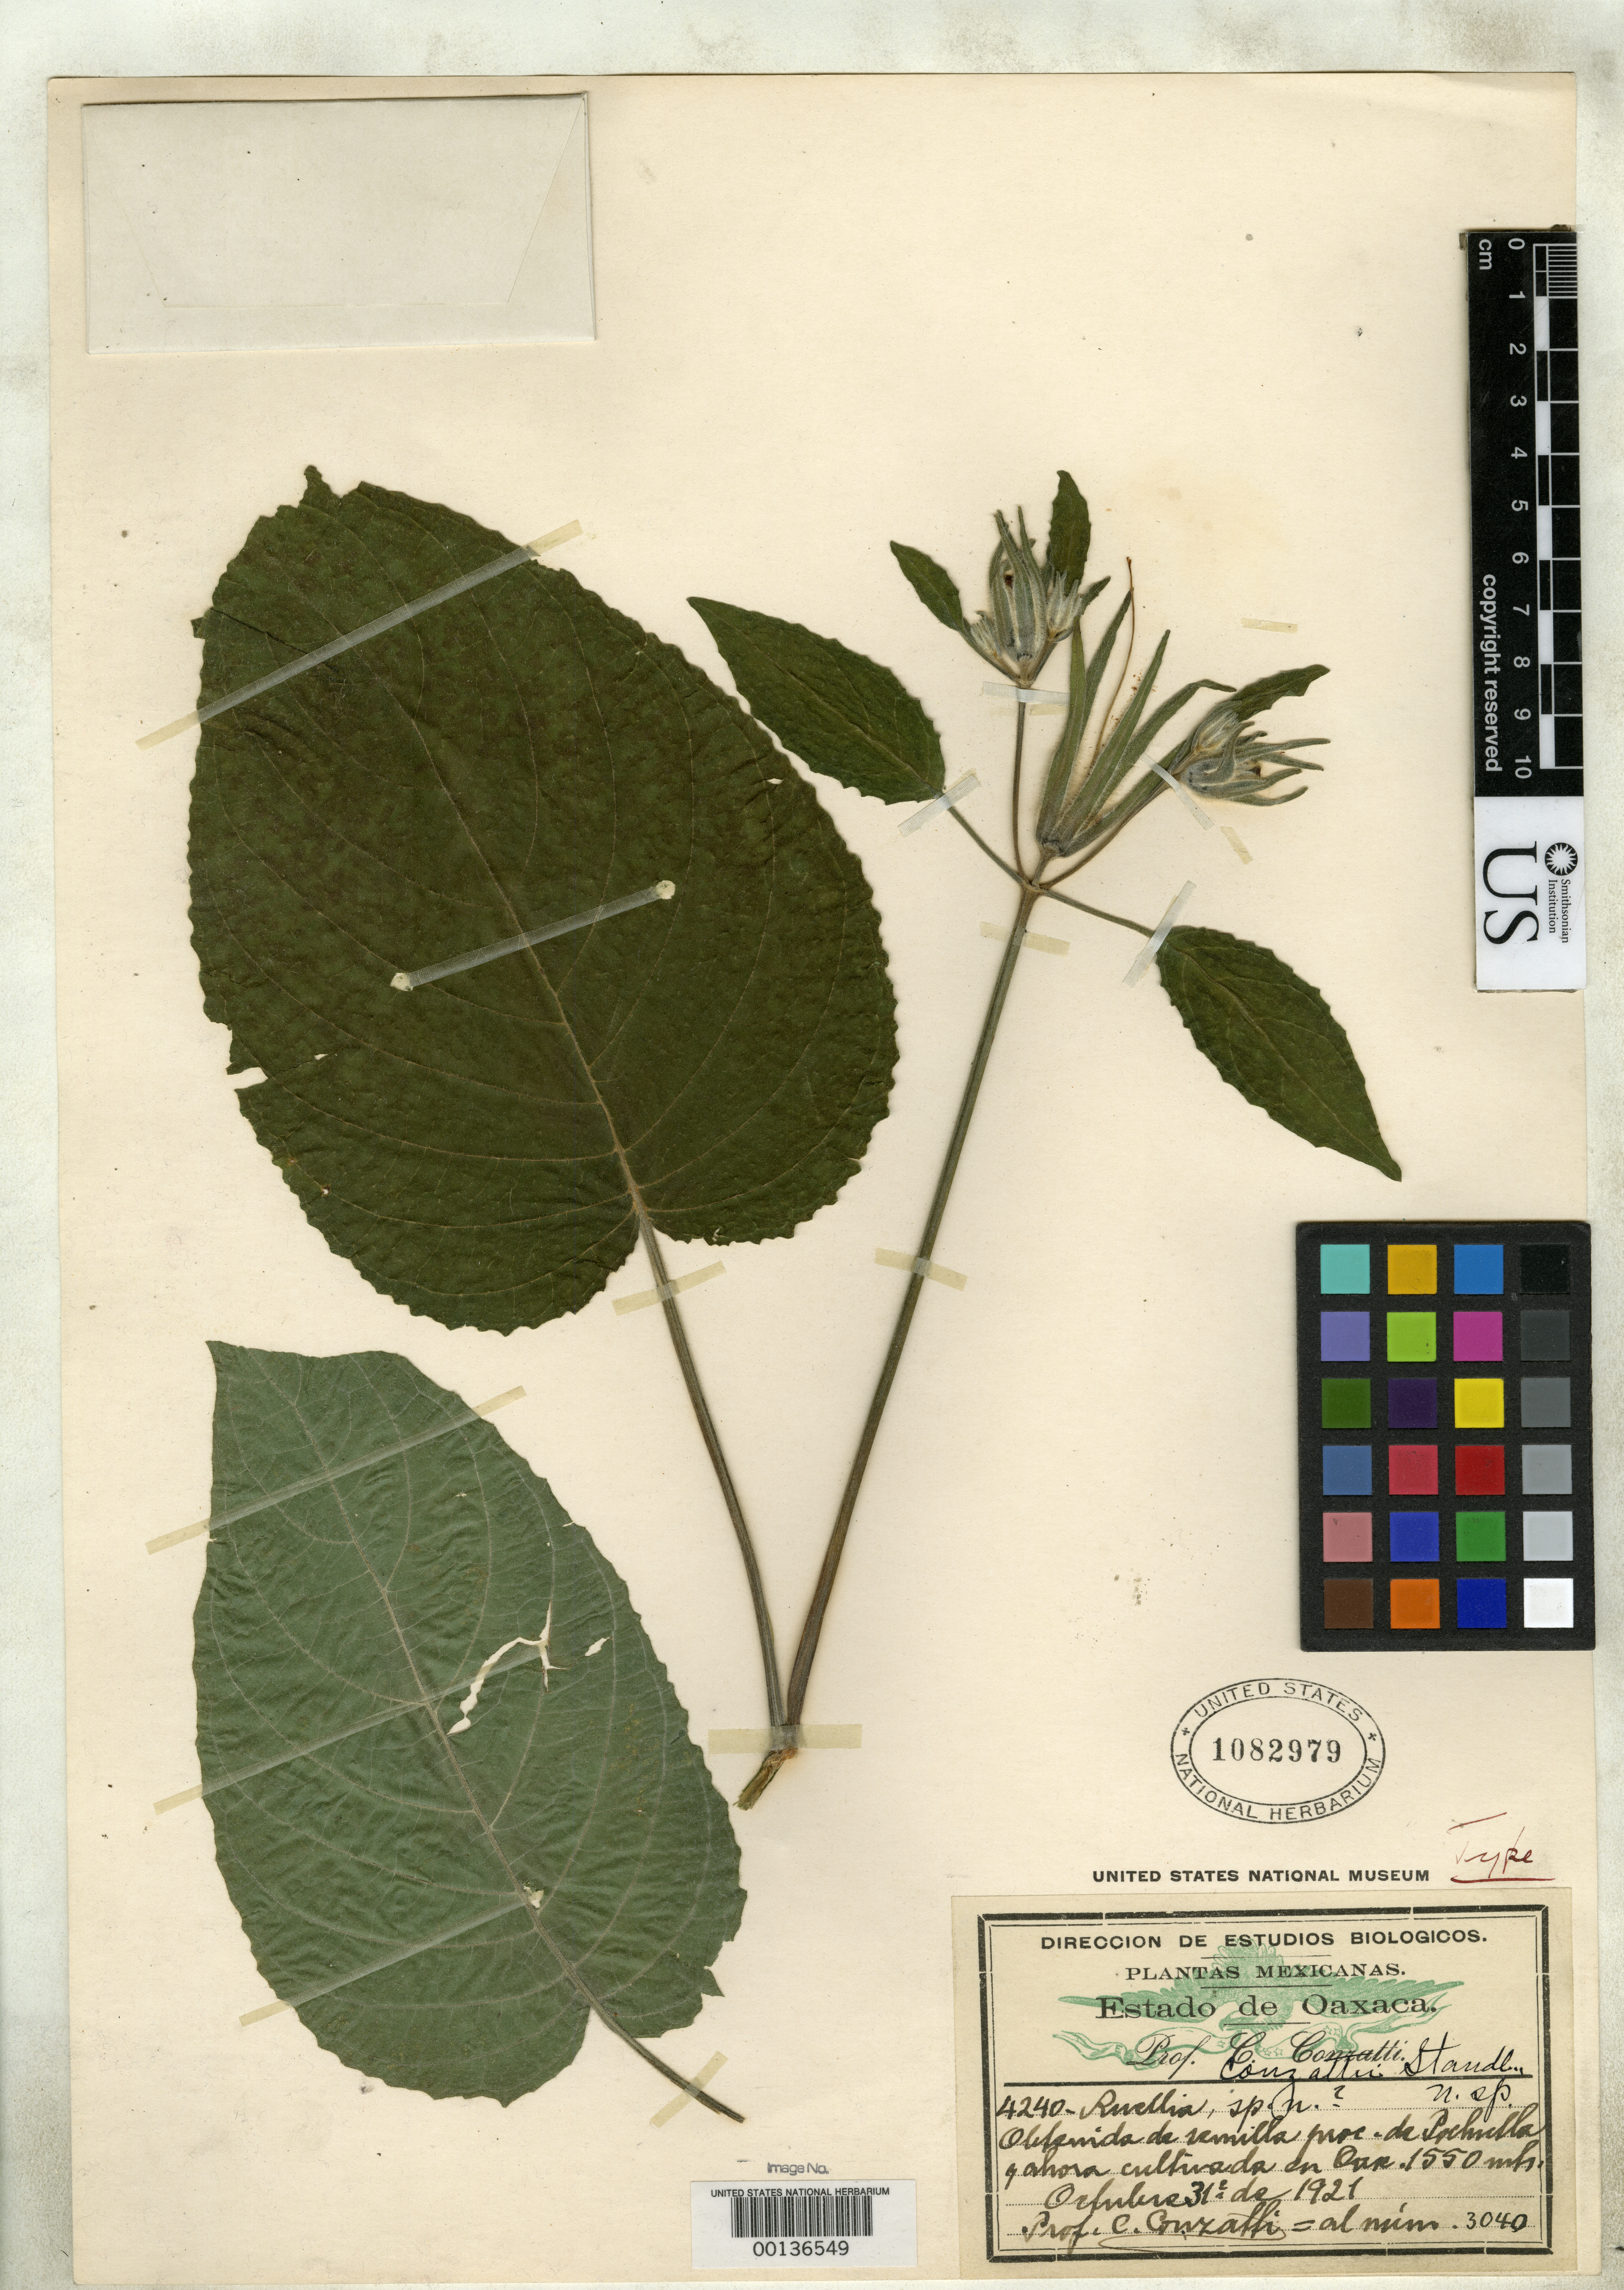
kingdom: Plantae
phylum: Tracheophyta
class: Magnoliopsida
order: Lamiales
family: Acanthaceae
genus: Ruellia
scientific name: Ruellia conzattii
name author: Standl.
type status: Holotype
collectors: C. Conzatti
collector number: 4240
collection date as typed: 31 Oct 1921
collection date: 1921-10-31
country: Mexico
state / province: Oaxaca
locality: Cultivated at Oaxaca from seeds gathered at Pochutla.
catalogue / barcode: US 1082979